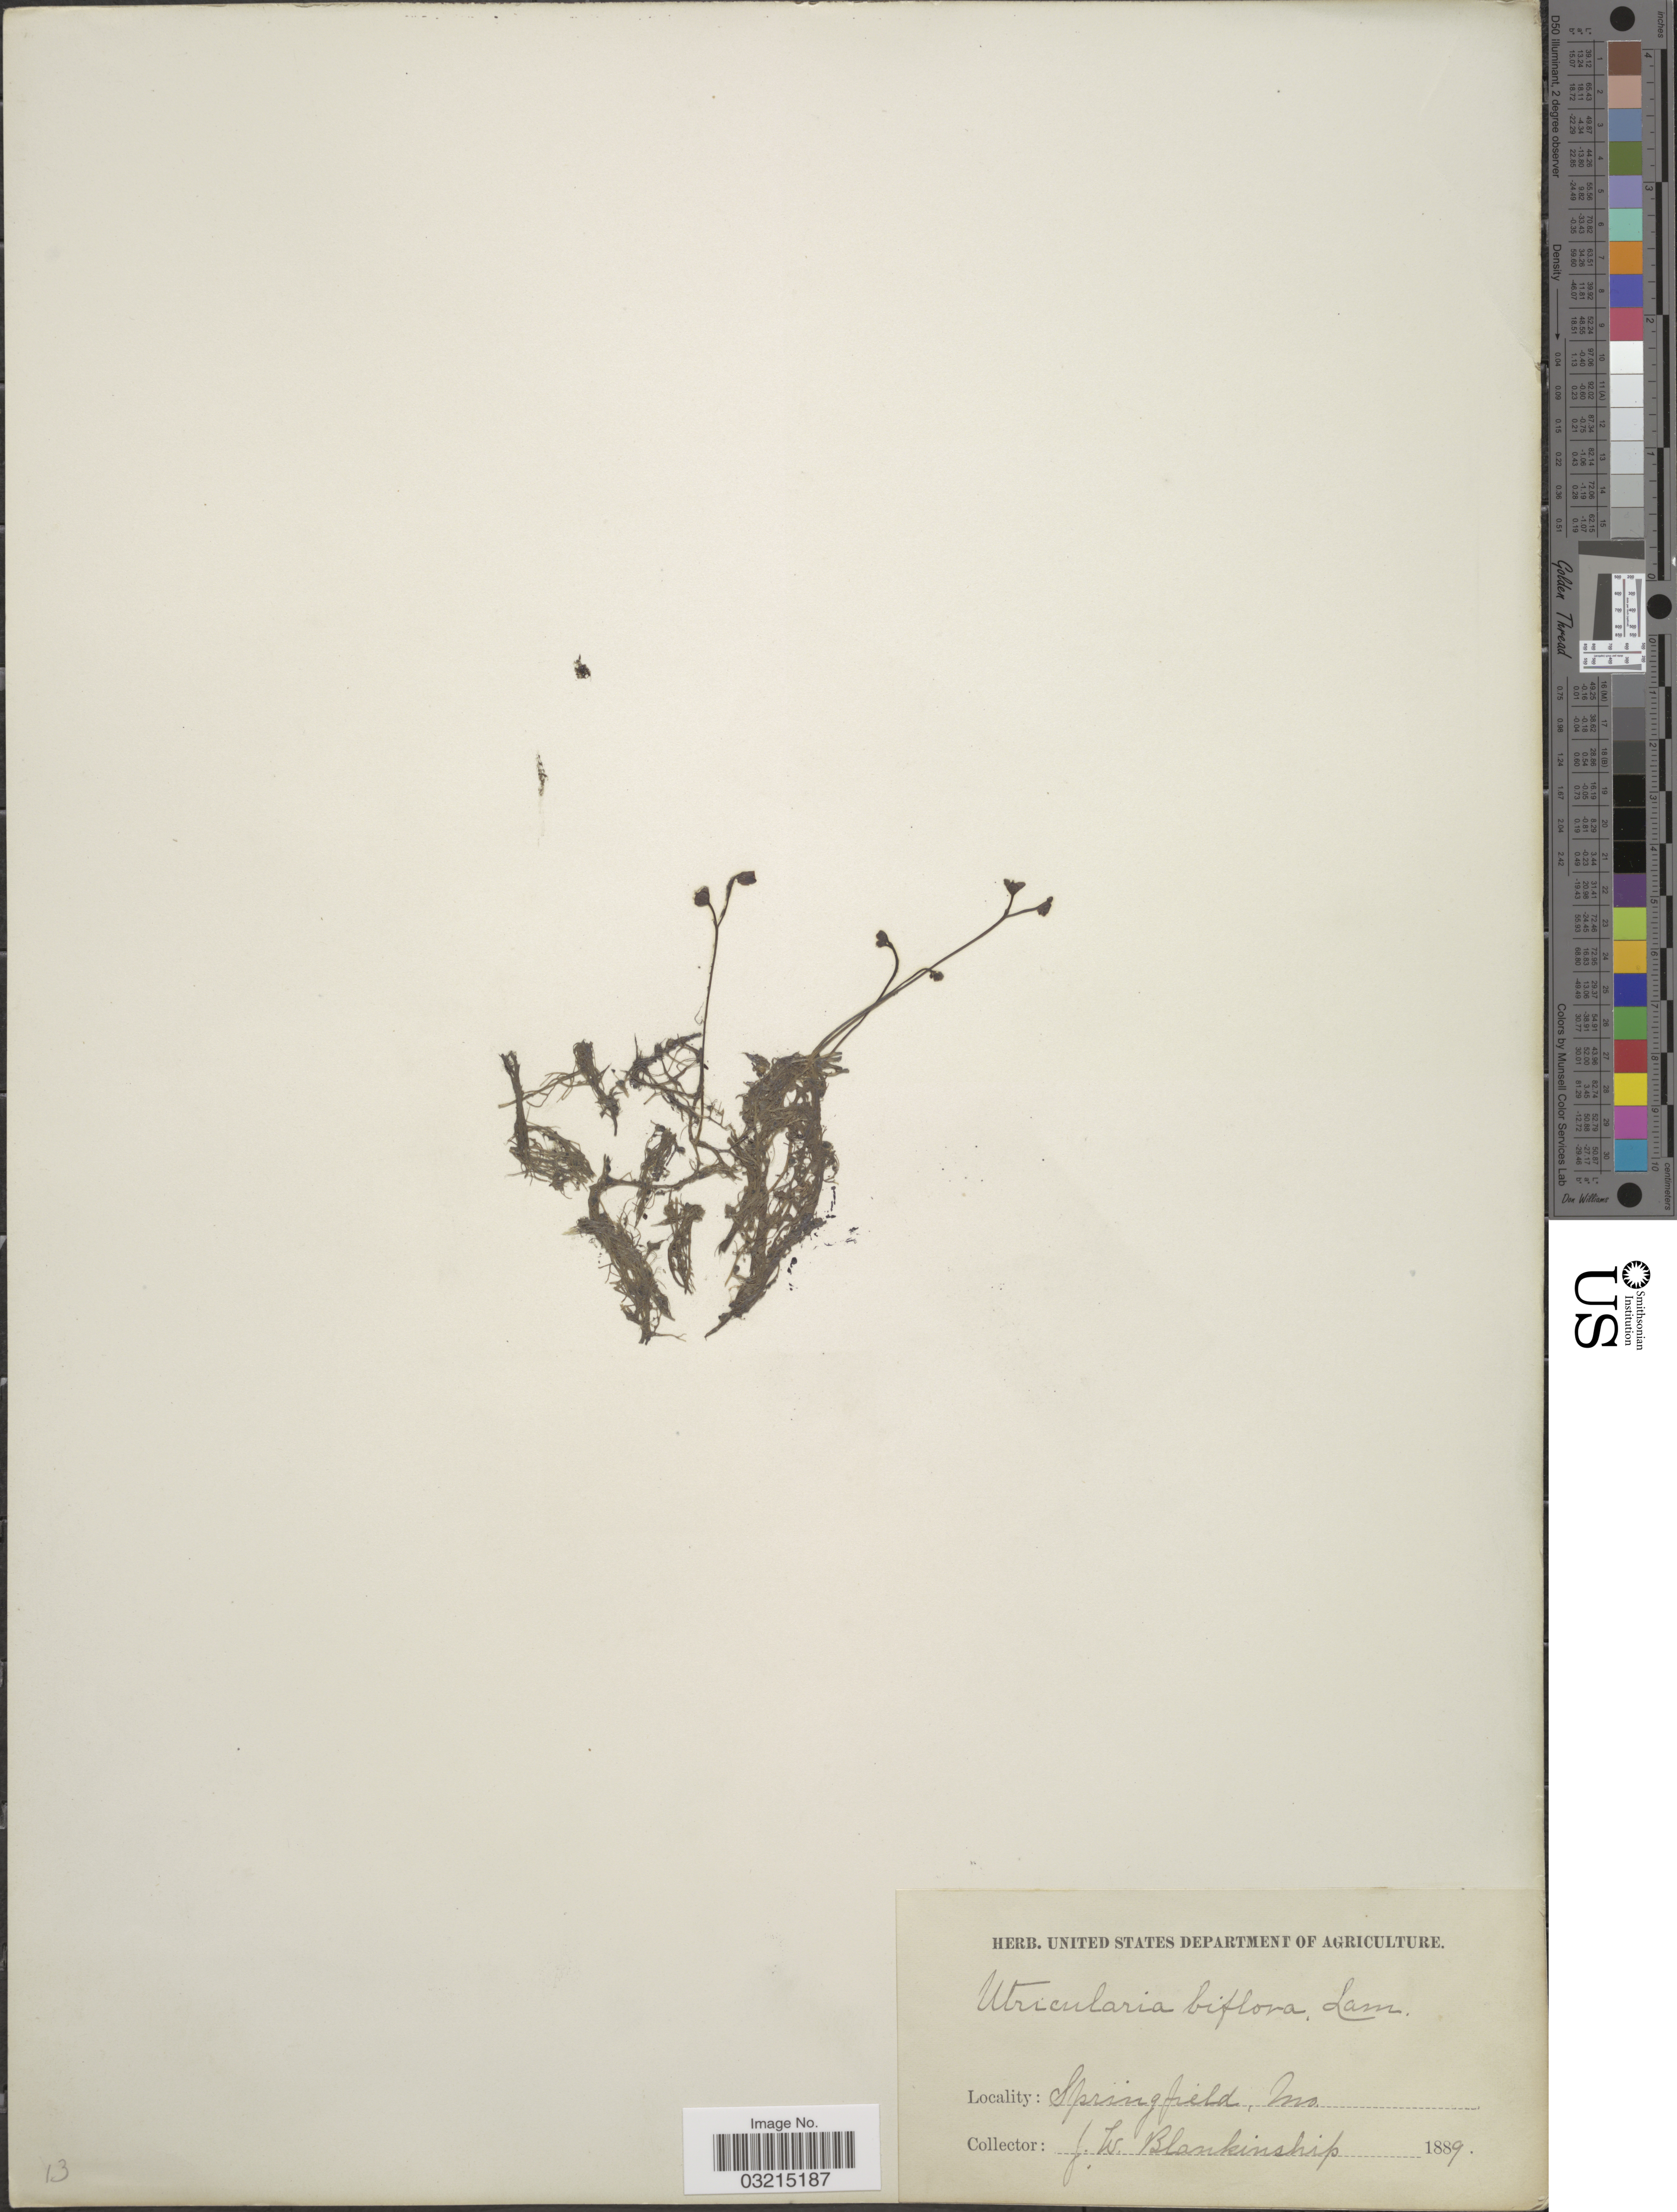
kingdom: Plantae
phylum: Tracheophyta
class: Magnoliopsida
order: Lamiales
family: Lentibulariaceae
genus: Utricularia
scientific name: Utricularia gibba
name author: L.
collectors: J. W. Blankinship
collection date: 1889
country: United States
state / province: Missouri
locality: Springfield.